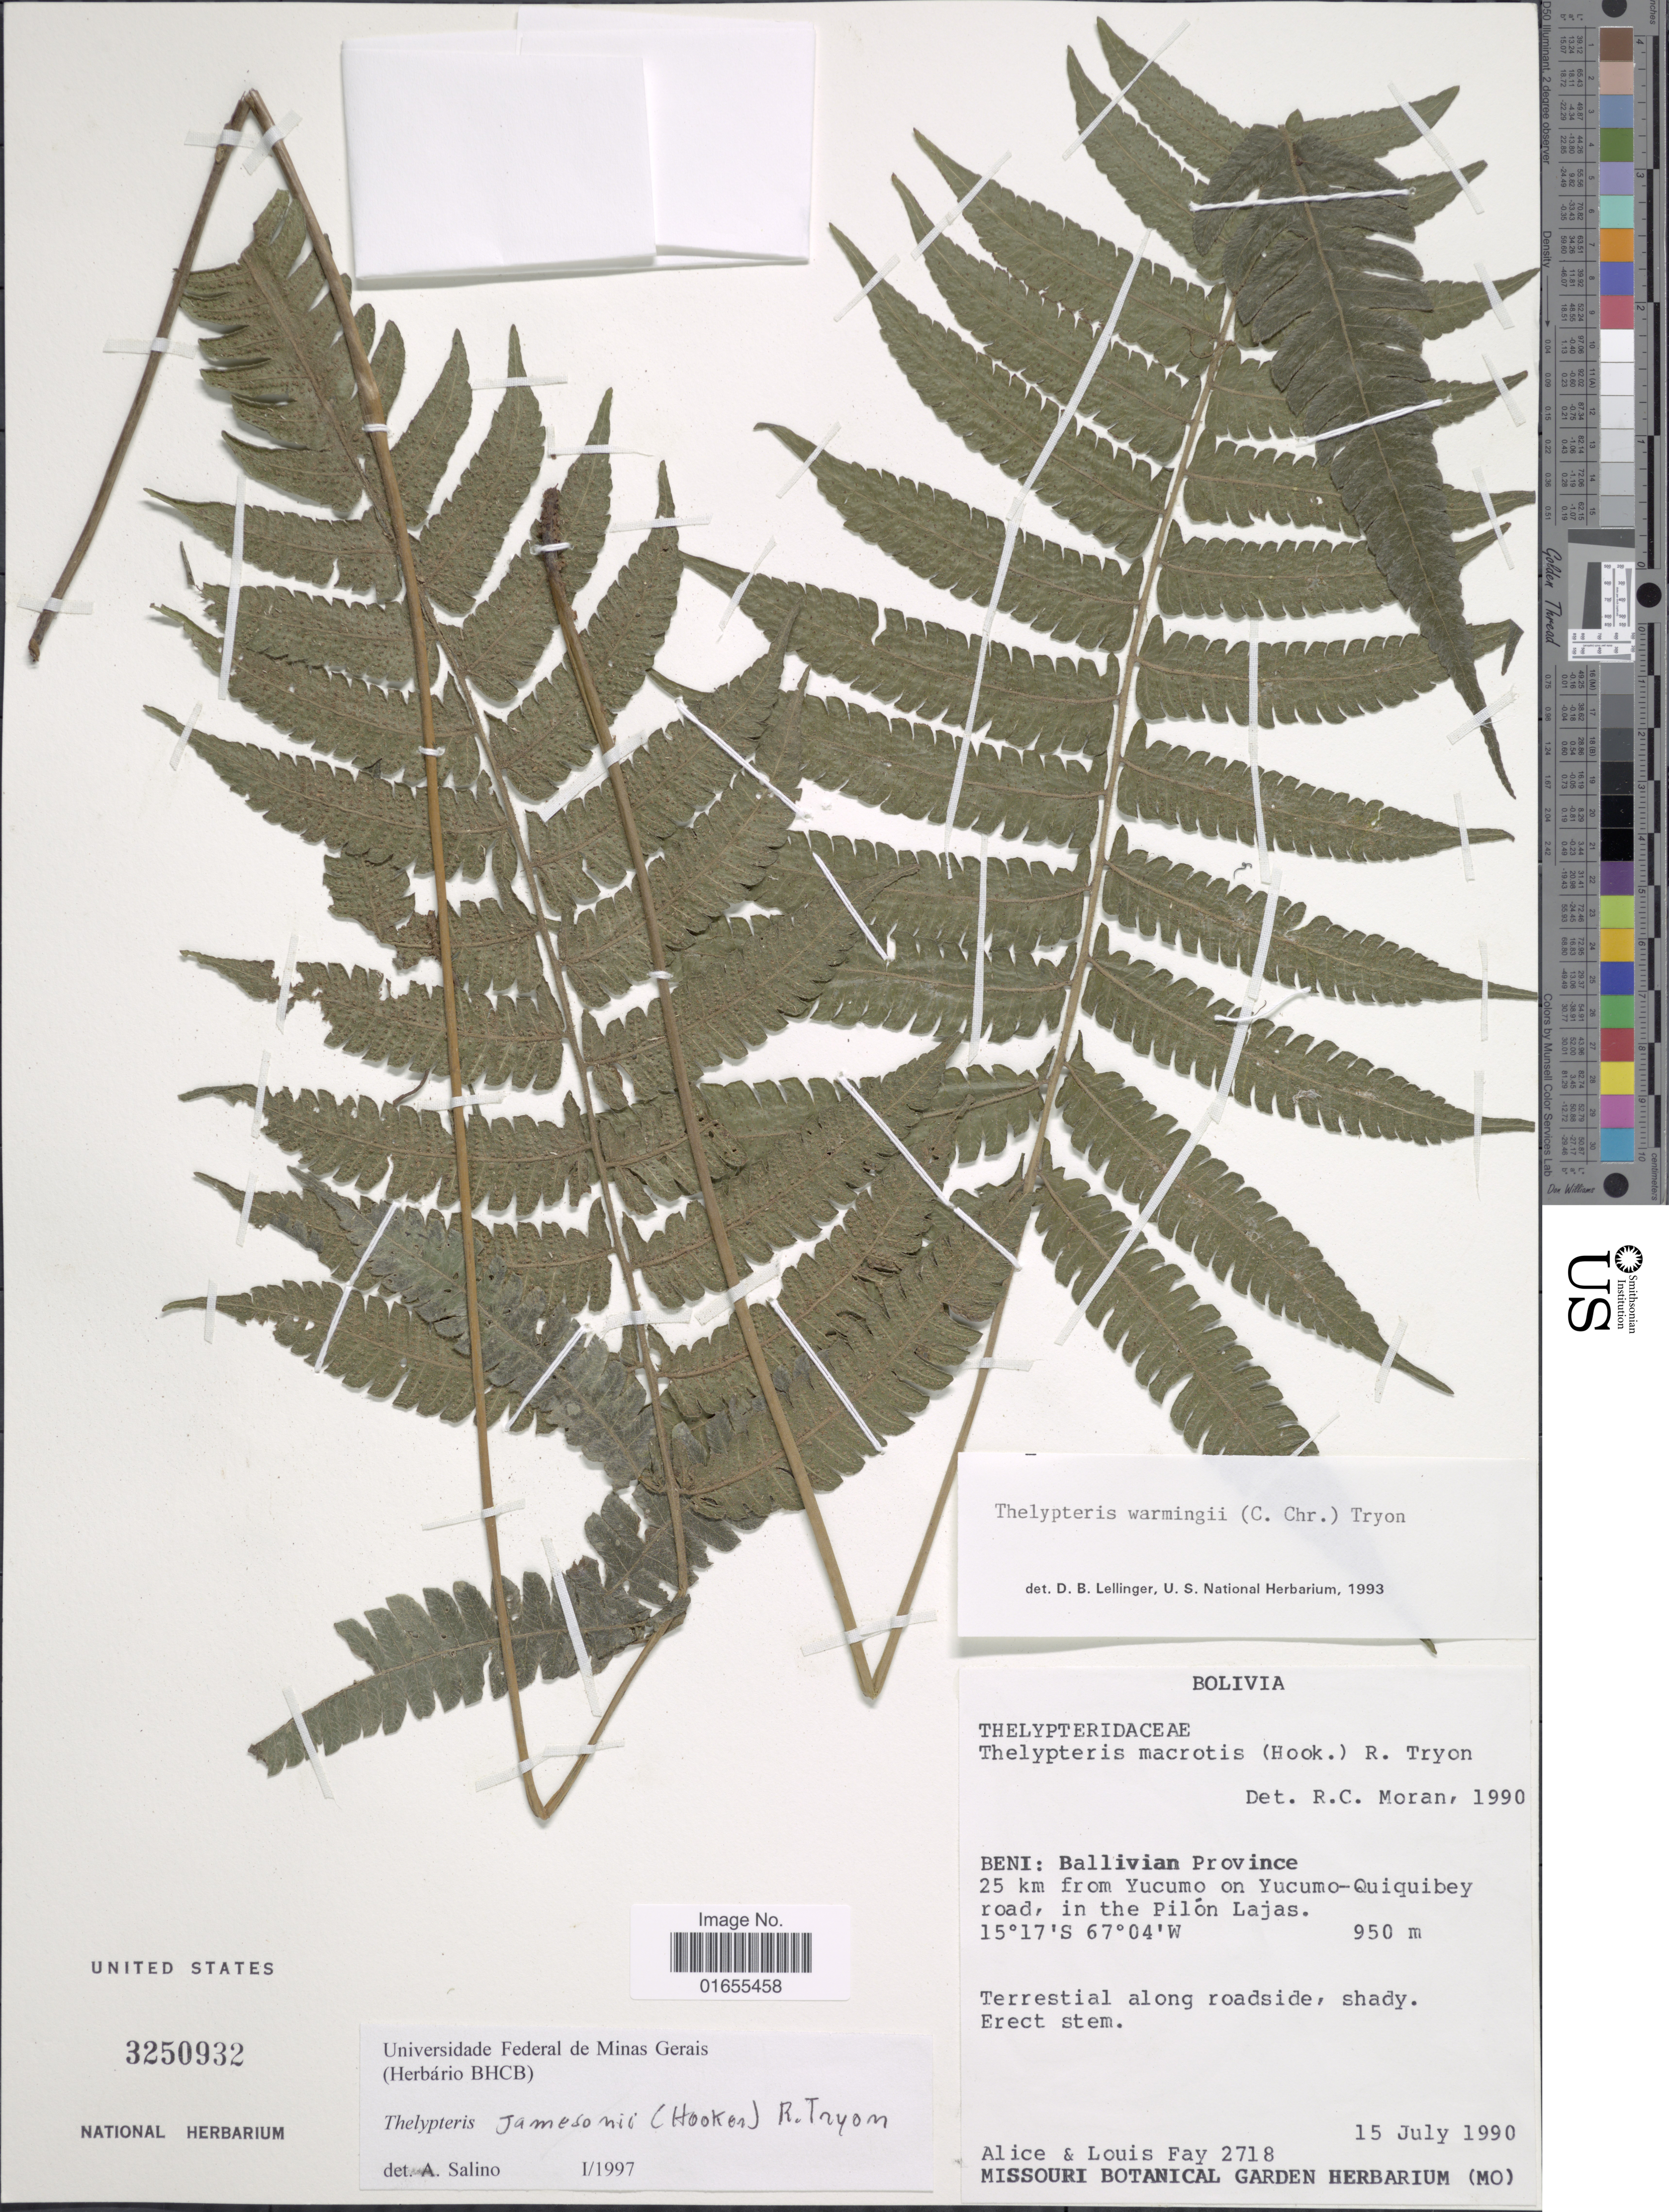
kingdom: Plantae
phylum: Tracheophyta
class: Polypodiopsida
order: Polypodiales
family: Thelypteridaceae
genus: Goniopteris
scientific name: Goniopteris jamesonii (Hook. f.) comb. nov., ined 2015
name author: (Hook. f.)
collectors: A. Fay & L. Fay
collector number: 2718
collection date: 1990-07-15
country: Bolivia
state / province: Beni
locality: Ballivian Province, 25 km from Yucumo on Yucumo - Quiquibey road, in the Pilon Lajas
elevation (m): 950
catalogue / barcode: US 3250932